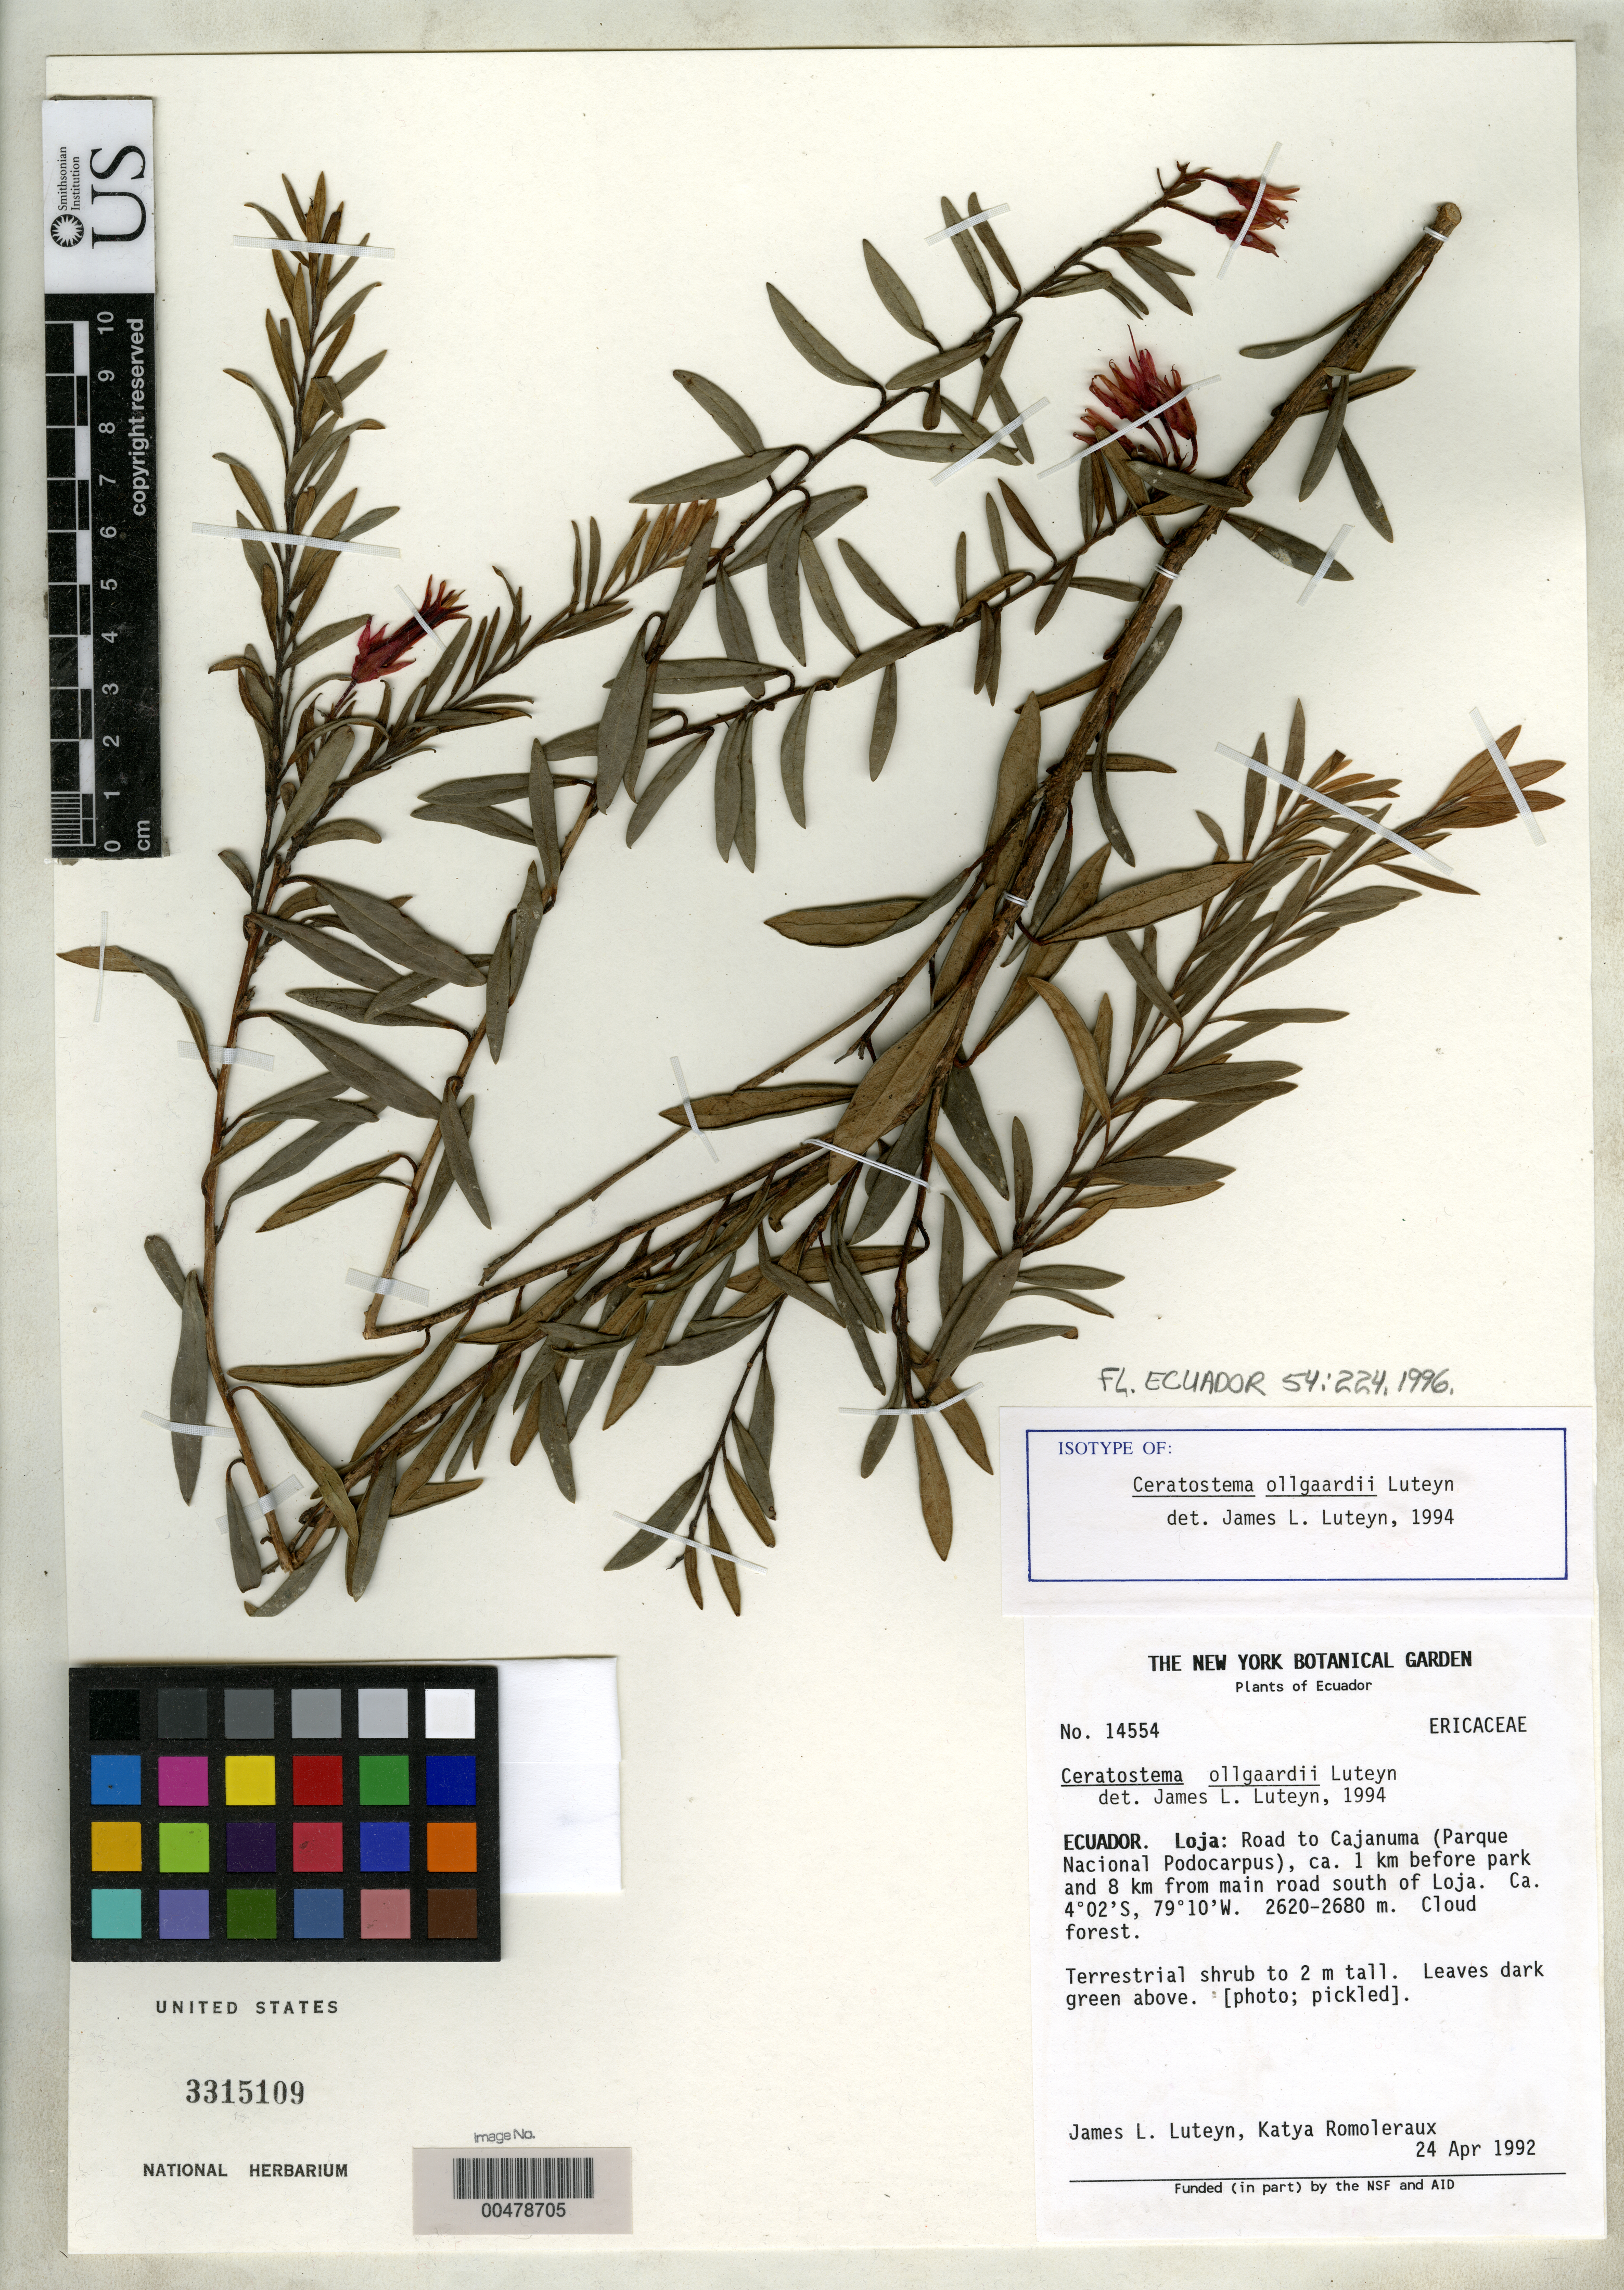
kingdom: Plantae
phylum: Tracheophyta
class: Magnoliopsida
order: Ericales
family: Ericaceae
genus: Ceratostema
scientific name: Ceratostema oellgaardii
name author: Luteyn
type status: Isotype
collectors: J. L. Luteyn & K. Romoleraux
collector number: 14554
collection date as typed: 24 Apr 1992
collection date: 1992-04-24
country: Ecuador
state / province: Loja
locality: Road to Cajanuma (Parque Nacional Podocarpus), ca. 1 km Begore Park & 8 km from main road to S of Loja.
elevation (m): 2620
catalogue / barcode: US 3315109